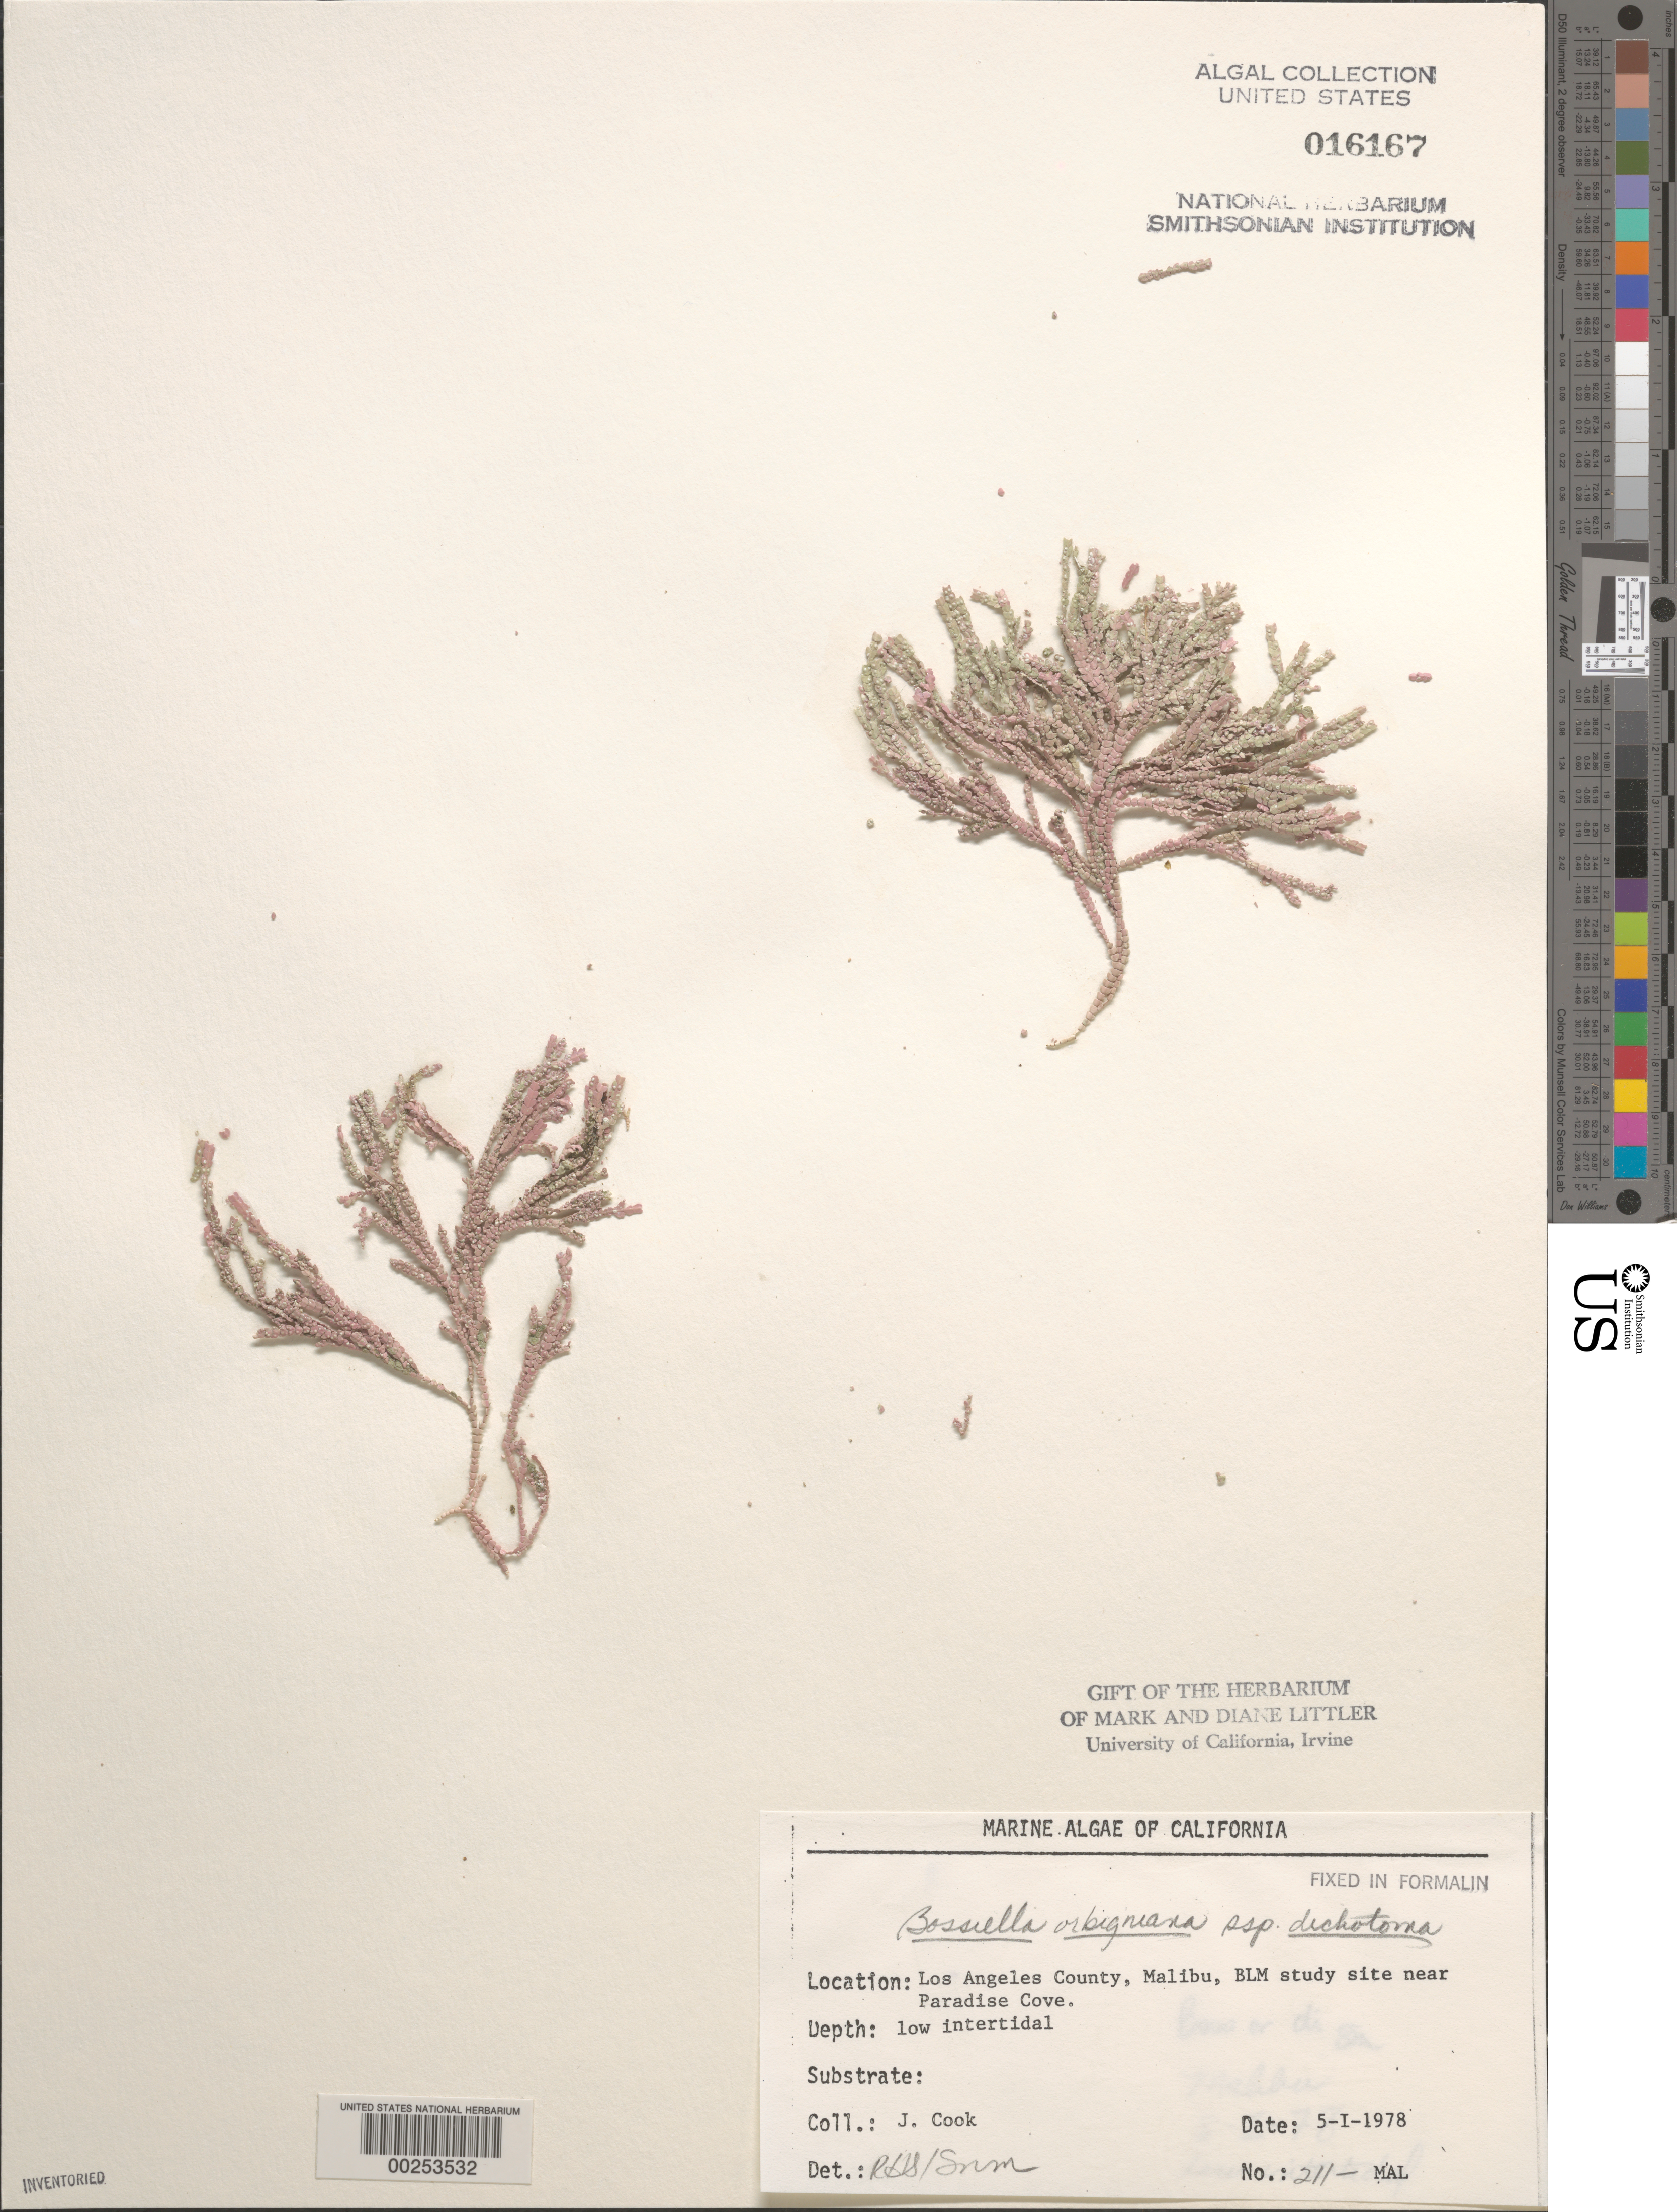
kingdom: Plantae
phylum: Rhodophyta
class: Florideophyceae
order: Corallinales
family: Corallinaceae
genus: Bossiella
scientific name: Bossiella orbigniana subsp. dichotoma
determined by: Sims, Robert H.; Murray, S. N.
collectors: J. Cook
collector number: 211-mal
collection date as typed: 05 Jan 1978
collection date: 1978-01-05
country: United States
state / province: California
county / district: Los Angeles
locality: Malibu, near Paradise Cove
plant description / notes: BLM-SOCALBIGHT Rocky Intertidal Survey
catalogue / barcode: US 16167